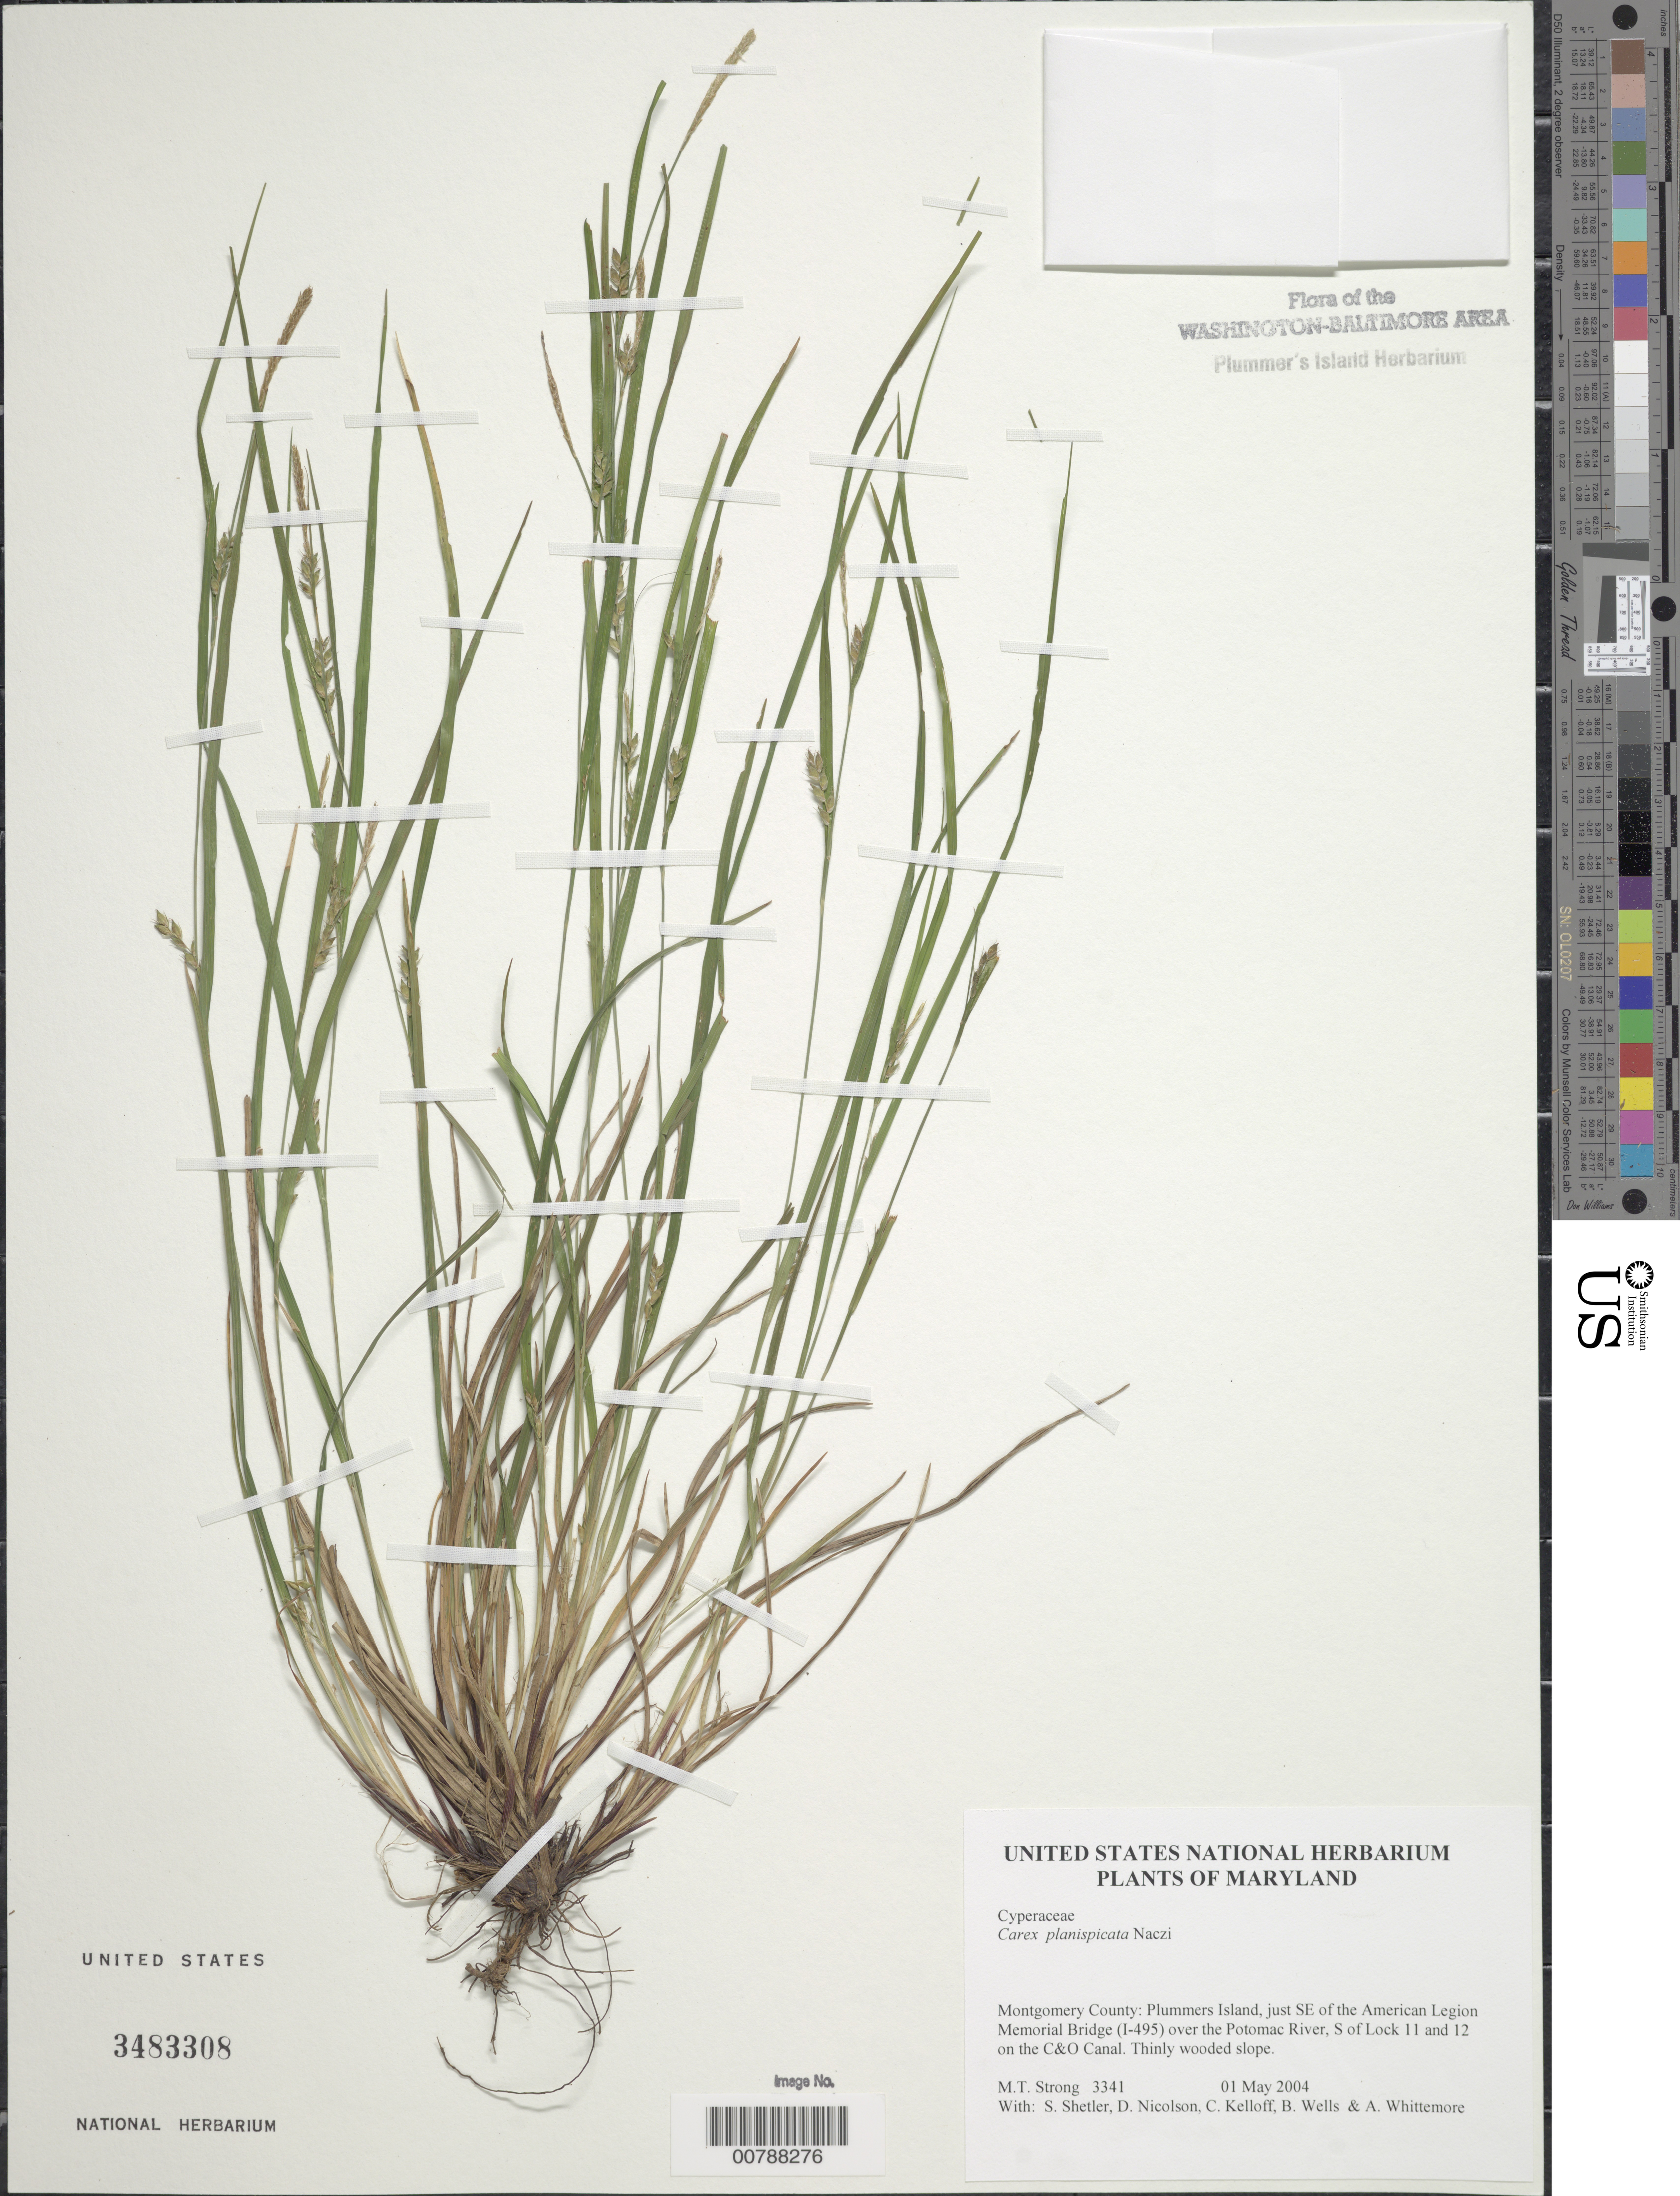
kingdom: Plantae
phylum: Tracheophyta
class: Liliopsida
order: Poales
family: Cyperaceae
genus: Carex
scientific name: Carex planispicata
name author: Naczi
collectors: M. T. Strong, S. Shetler, D. H. Nicolson, C. L. Kelloff, B. Wells & A. Whittemore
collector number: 3341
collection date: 2004-05-01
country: United States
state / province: Maryland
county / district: Montgomery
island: Plummers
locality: Plummers Island, just SE of the American Legion Memorial Bridge (I-495) over the Potomac River, S of Lock 11 and 12 on the C&O Canal.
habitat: Thinly wooded slope.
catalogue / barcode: US 3483308